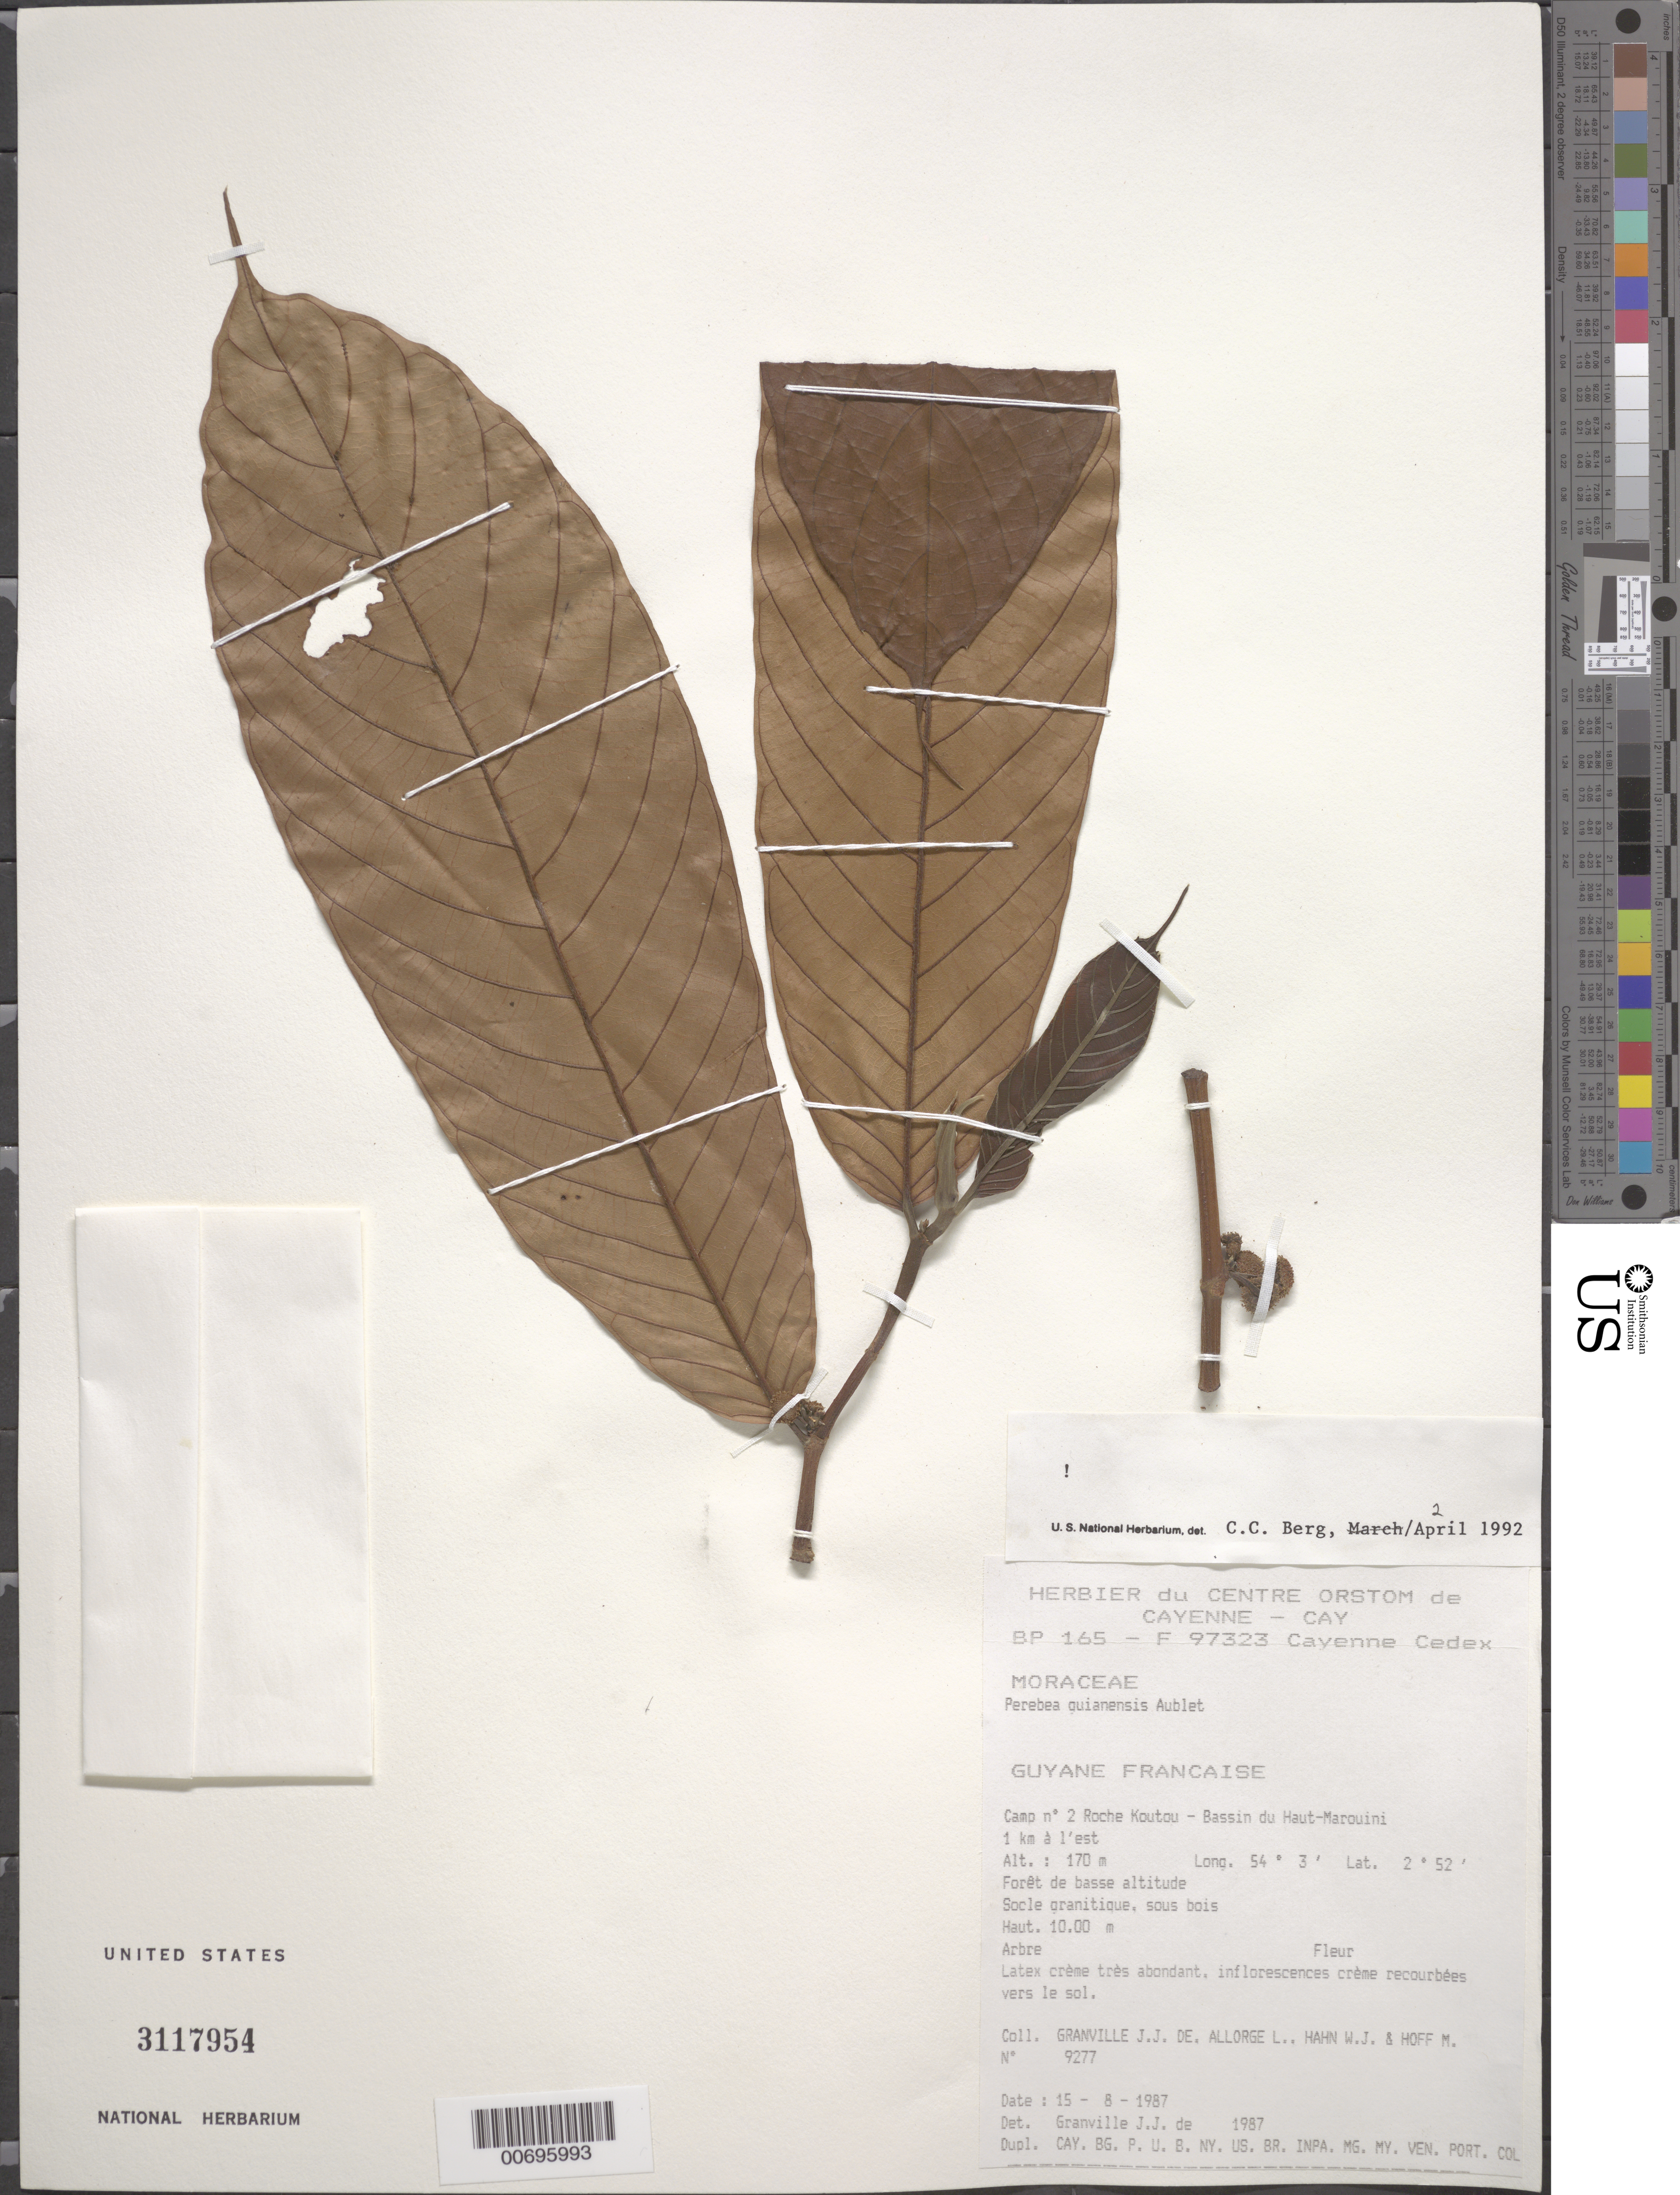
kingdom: Plantae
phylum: Tracheophyta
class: Magnoliopsida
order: Rosales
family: Moraceae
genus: Perebea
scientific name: Perebea guianensis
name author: Aubl.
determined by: Granville, J. J. de, (CAY), Institut de Recherche pour le Developpement (IRD) (FRENCH GUIANA)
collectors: J.-J. de Granville, L. Allorge, W. J. Hahn & M. Hoff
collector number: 9277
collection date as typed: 14-Aug-87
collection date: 1987-08-14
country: French Guiana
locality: Camp #2, Roche Koutou, Bassin du Haut-Marouini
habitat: Forêt de basse altitude. Socle granitique, sous bois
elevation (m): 170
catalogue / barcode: US 3117954